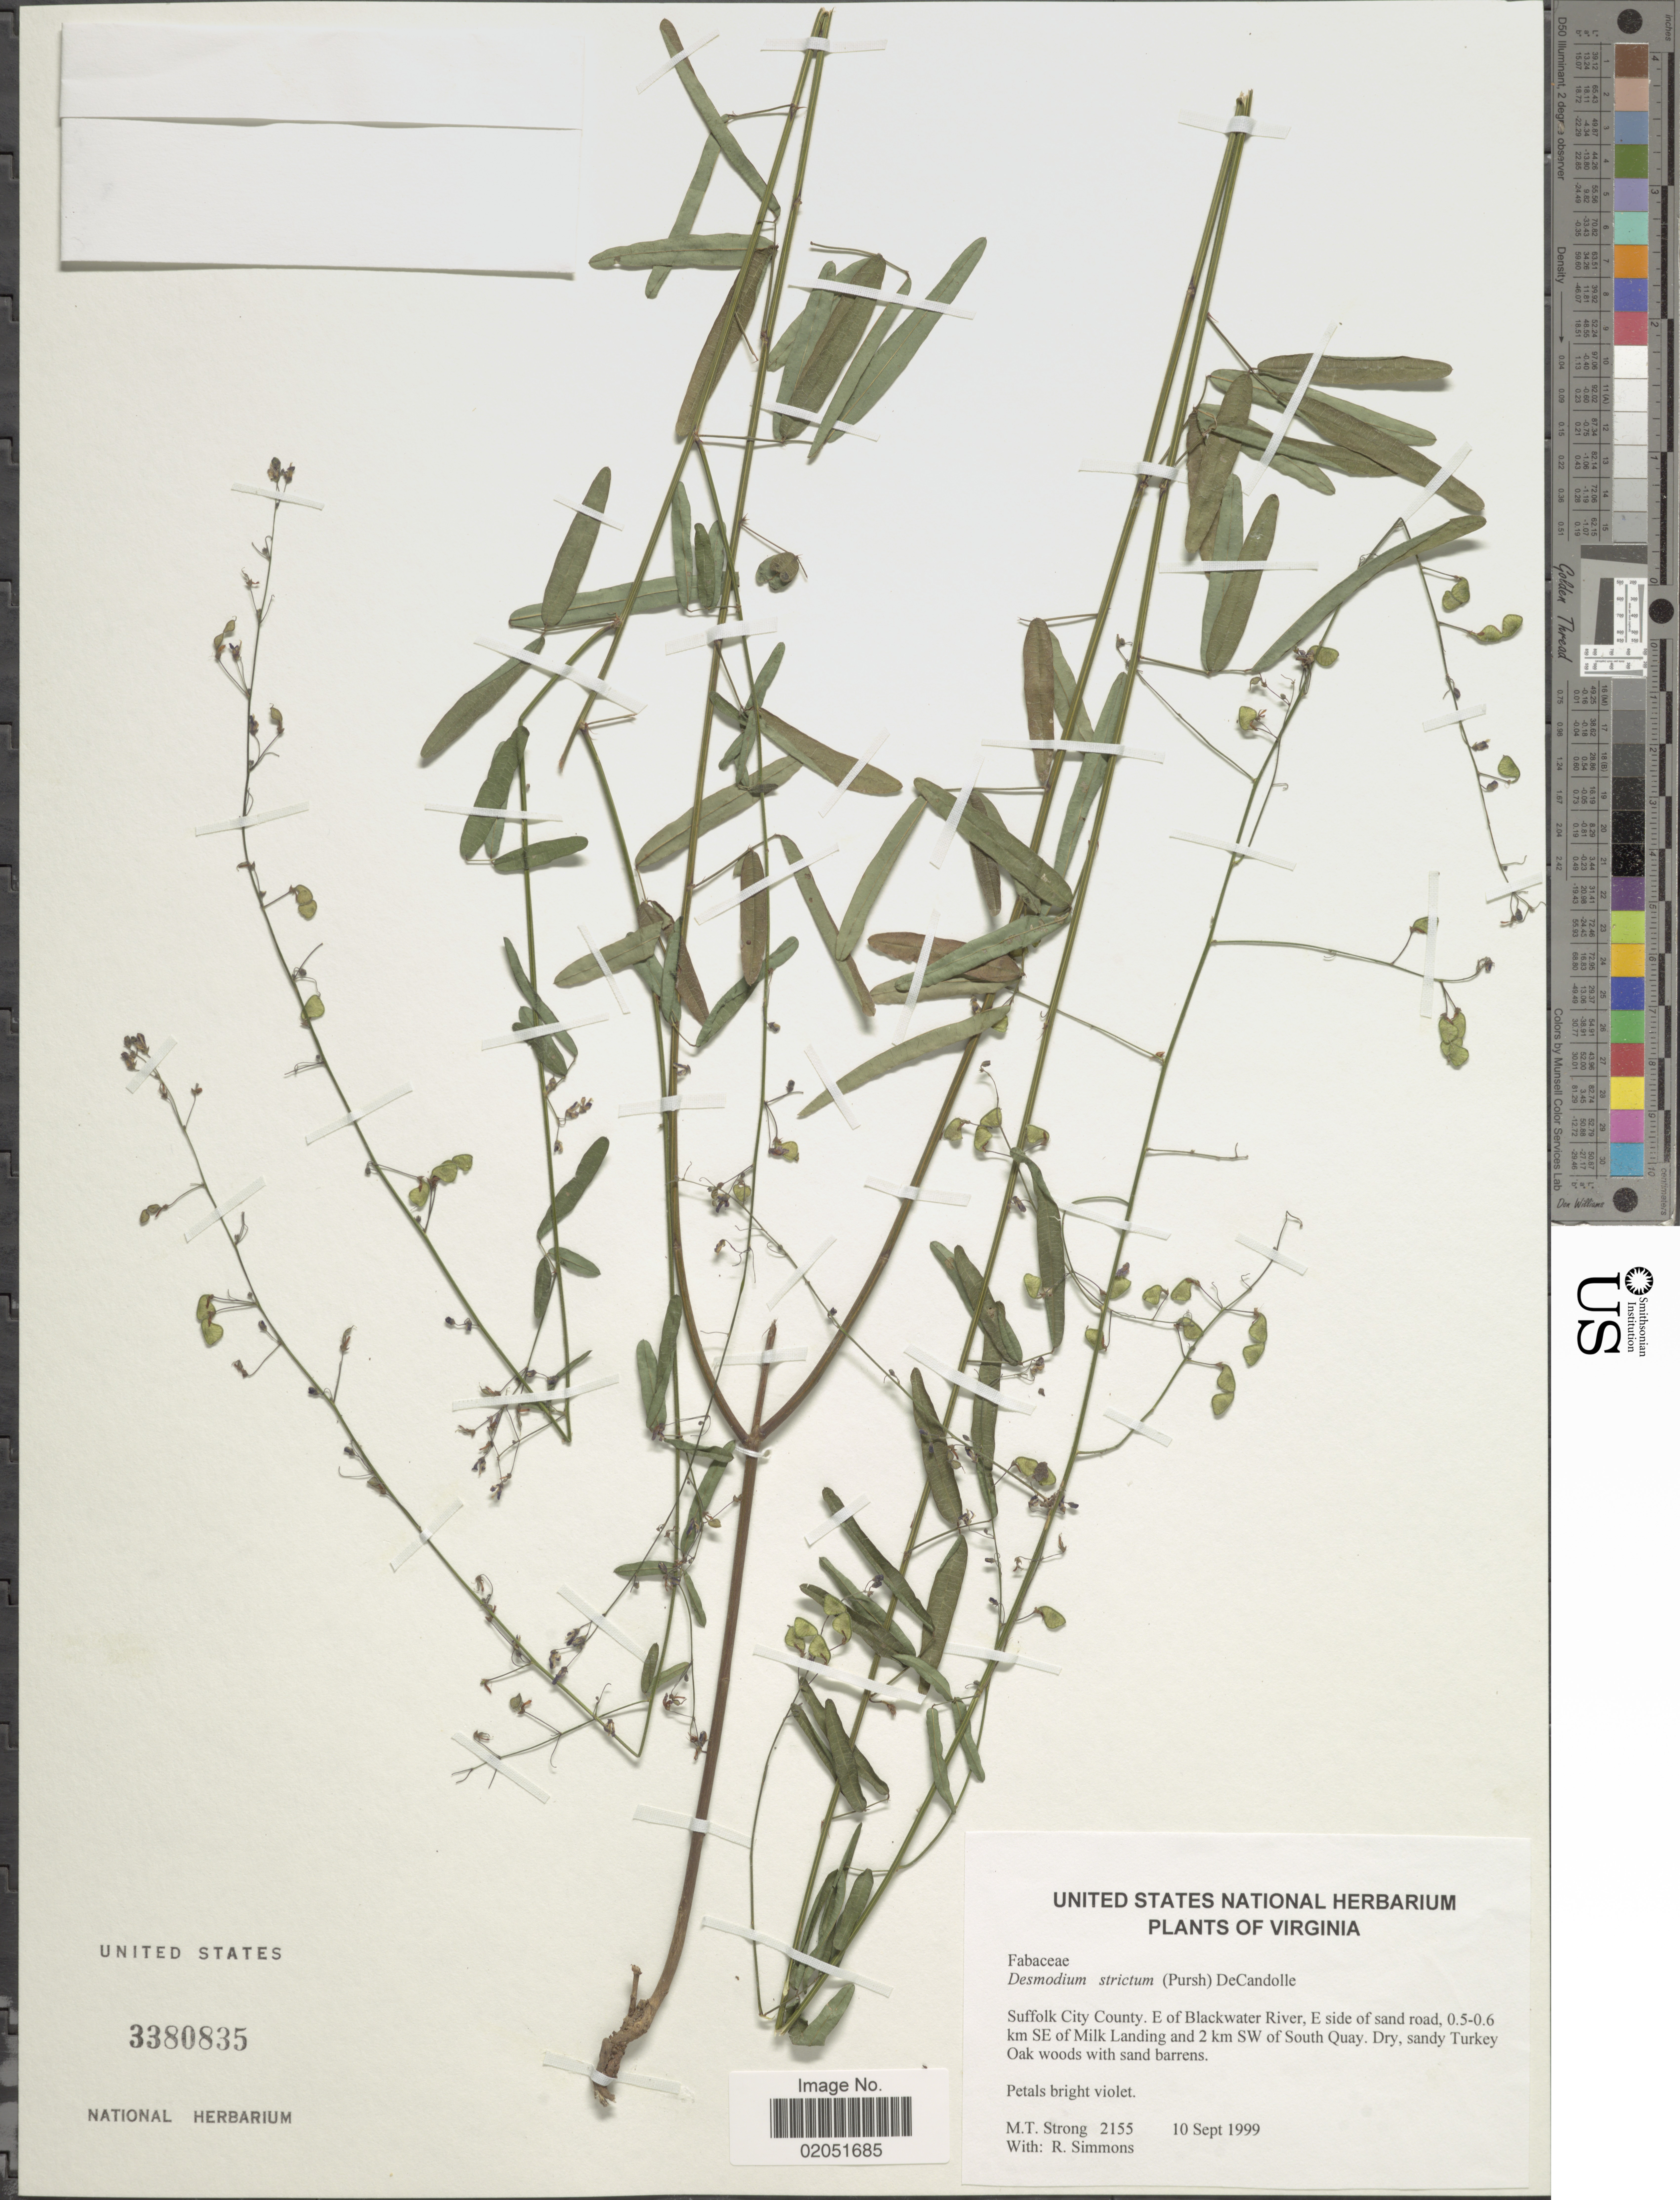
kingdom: Plantae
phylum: Tracheophyta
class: Magnoliopsida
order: Fabales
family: Fabaceae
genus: Desmodium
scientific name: Desmodium strictum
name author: (Pursh) DC.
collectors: M. T. Strong & R. Simmons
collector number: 2155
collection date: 1999-09-10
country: United States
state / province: Virginia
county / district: City of Suffolk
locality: Suffolk City County, E of Blackwater River, E side of sand road, 0.5-0.6 km SE of Milk Landing and 2 km SW of South Quay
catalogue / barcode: US 3380835